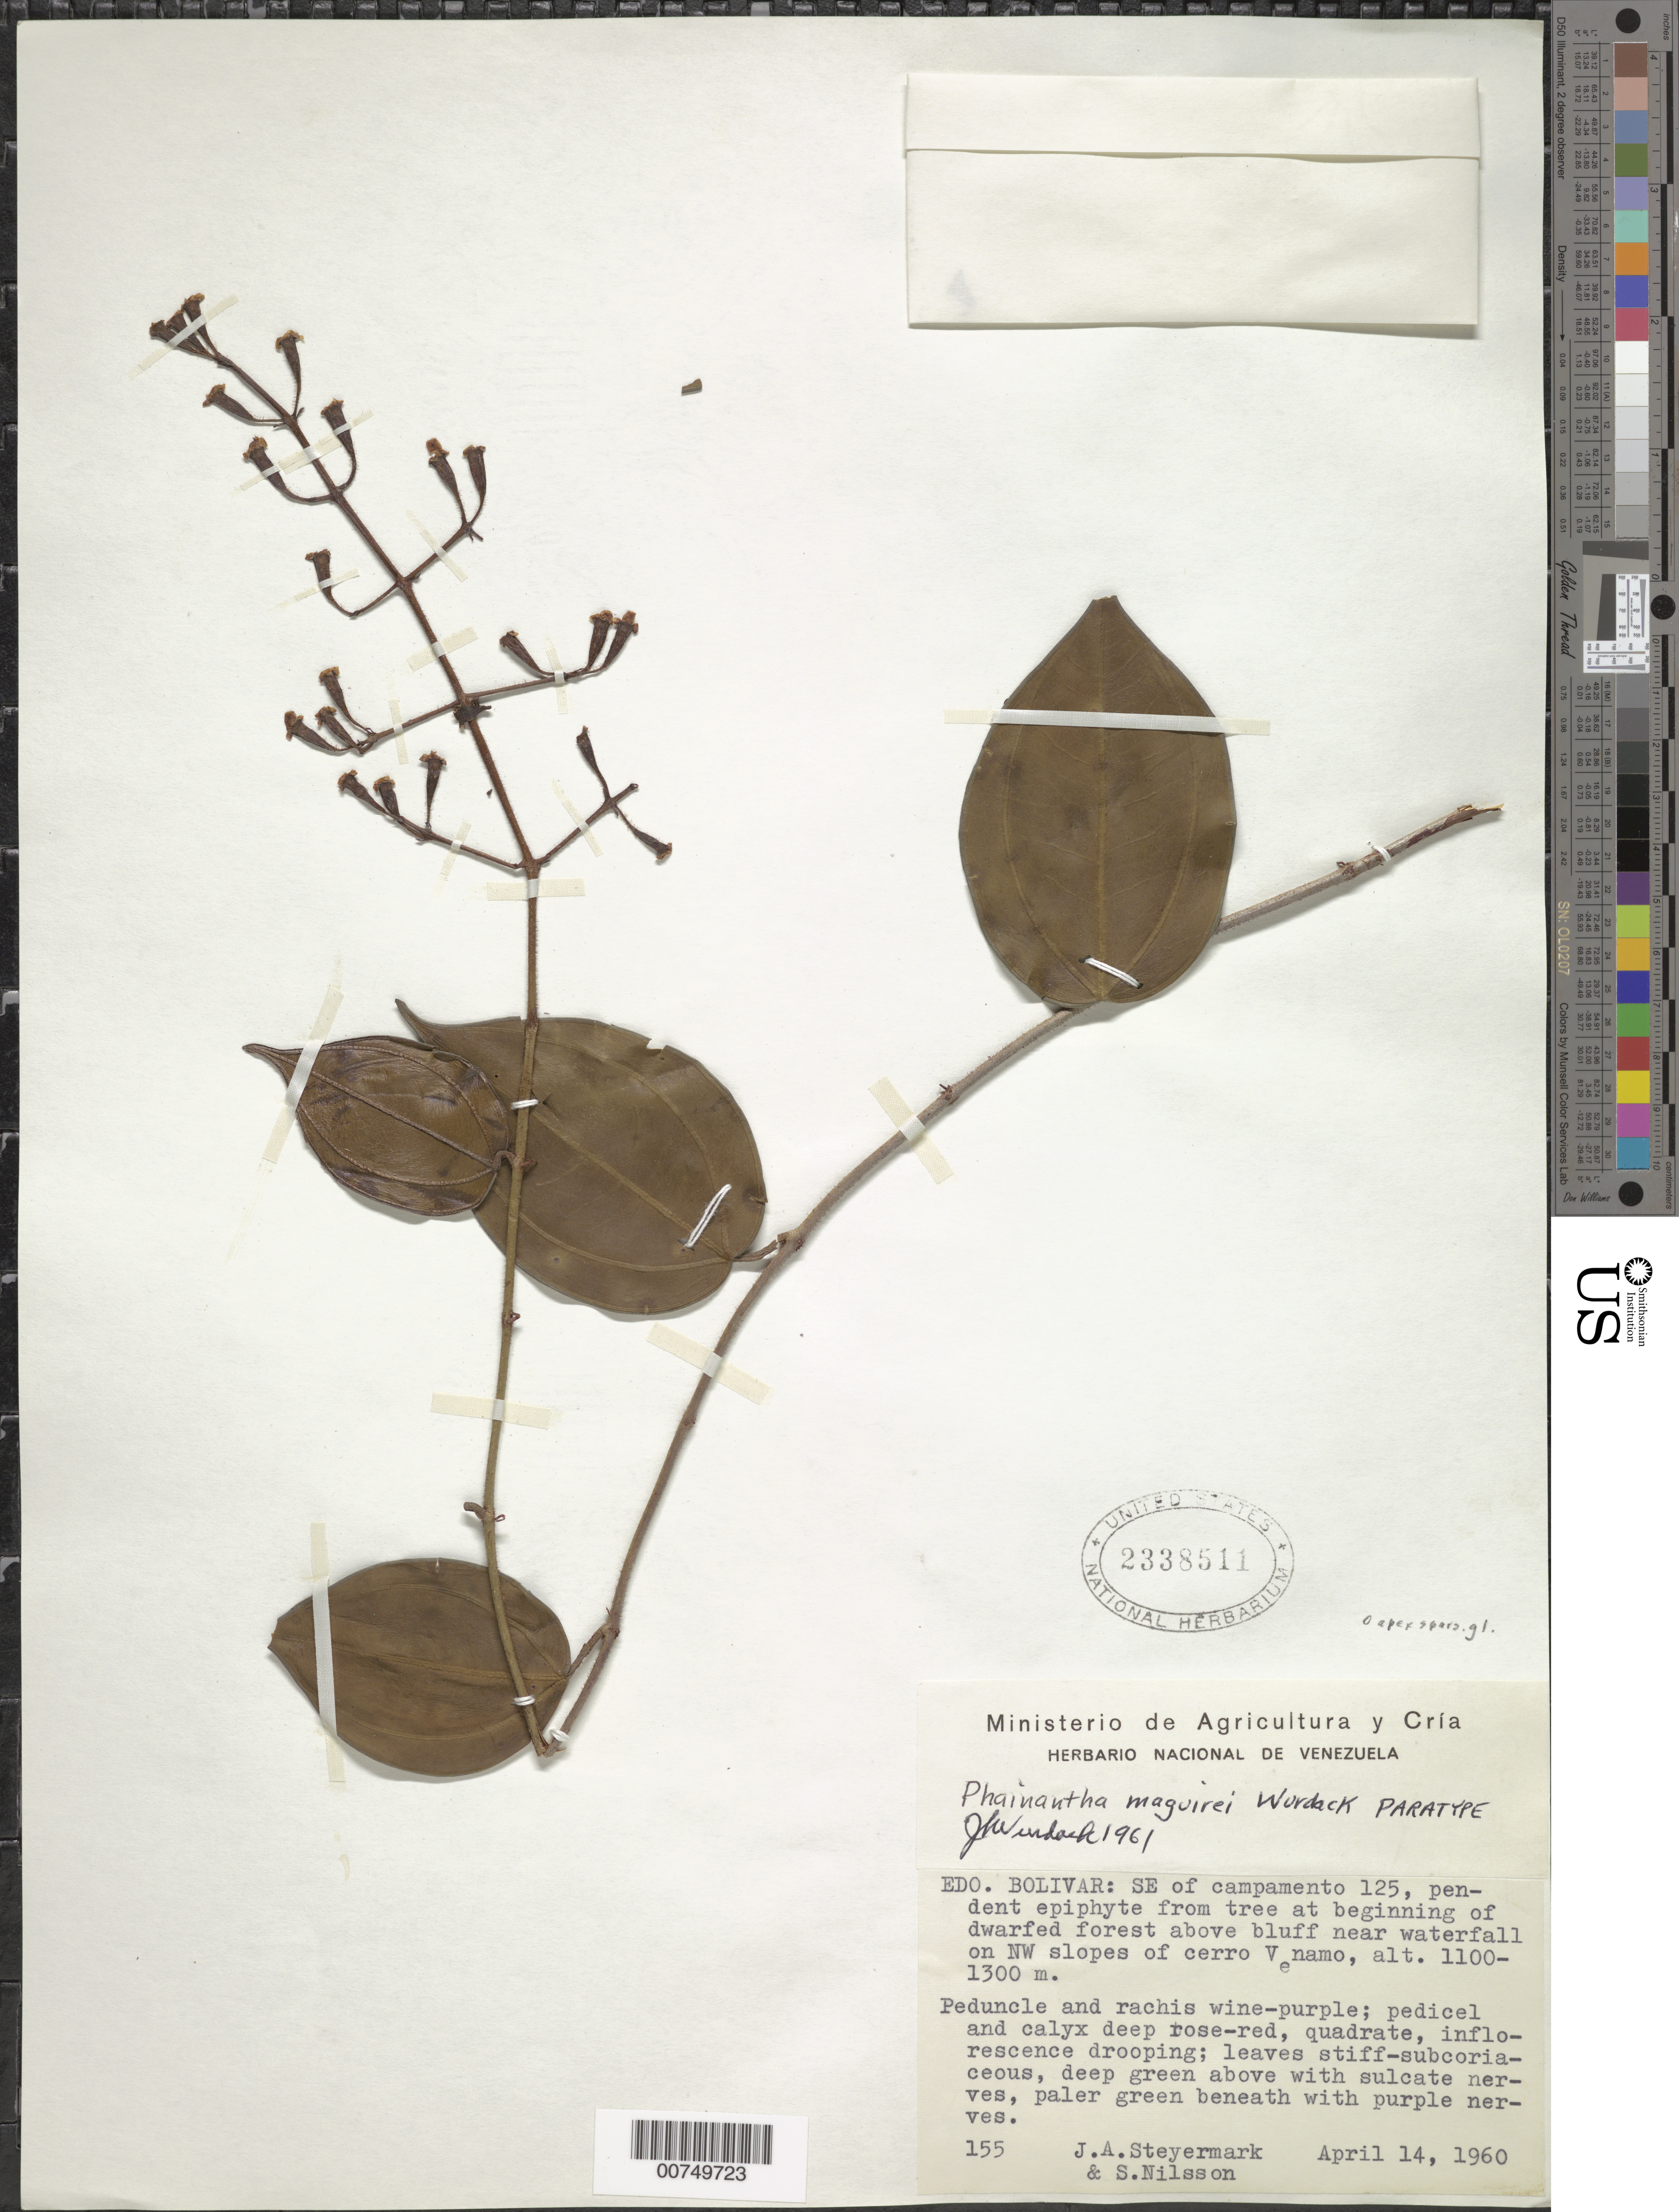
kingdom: Plantae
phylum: Tracheophyta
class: Magnoliopsida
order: Myrtales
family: Melastomataceae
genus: Phainantha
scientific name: Phainantha maguirei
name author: Wurdack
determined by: Wurdack, John J., (US), US (UNITED STATES)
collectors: J. Steyermark & S. Nilsson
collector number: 60 155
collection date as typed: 14-Apr-60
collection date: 1960-04-14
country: Venezuela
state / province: Bolívar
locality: Cerro Venamo, NW slopes, SE of campamento 125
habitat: Dwarfed forest above bluff near waterfall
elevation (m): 1100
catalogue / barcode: US 2338511